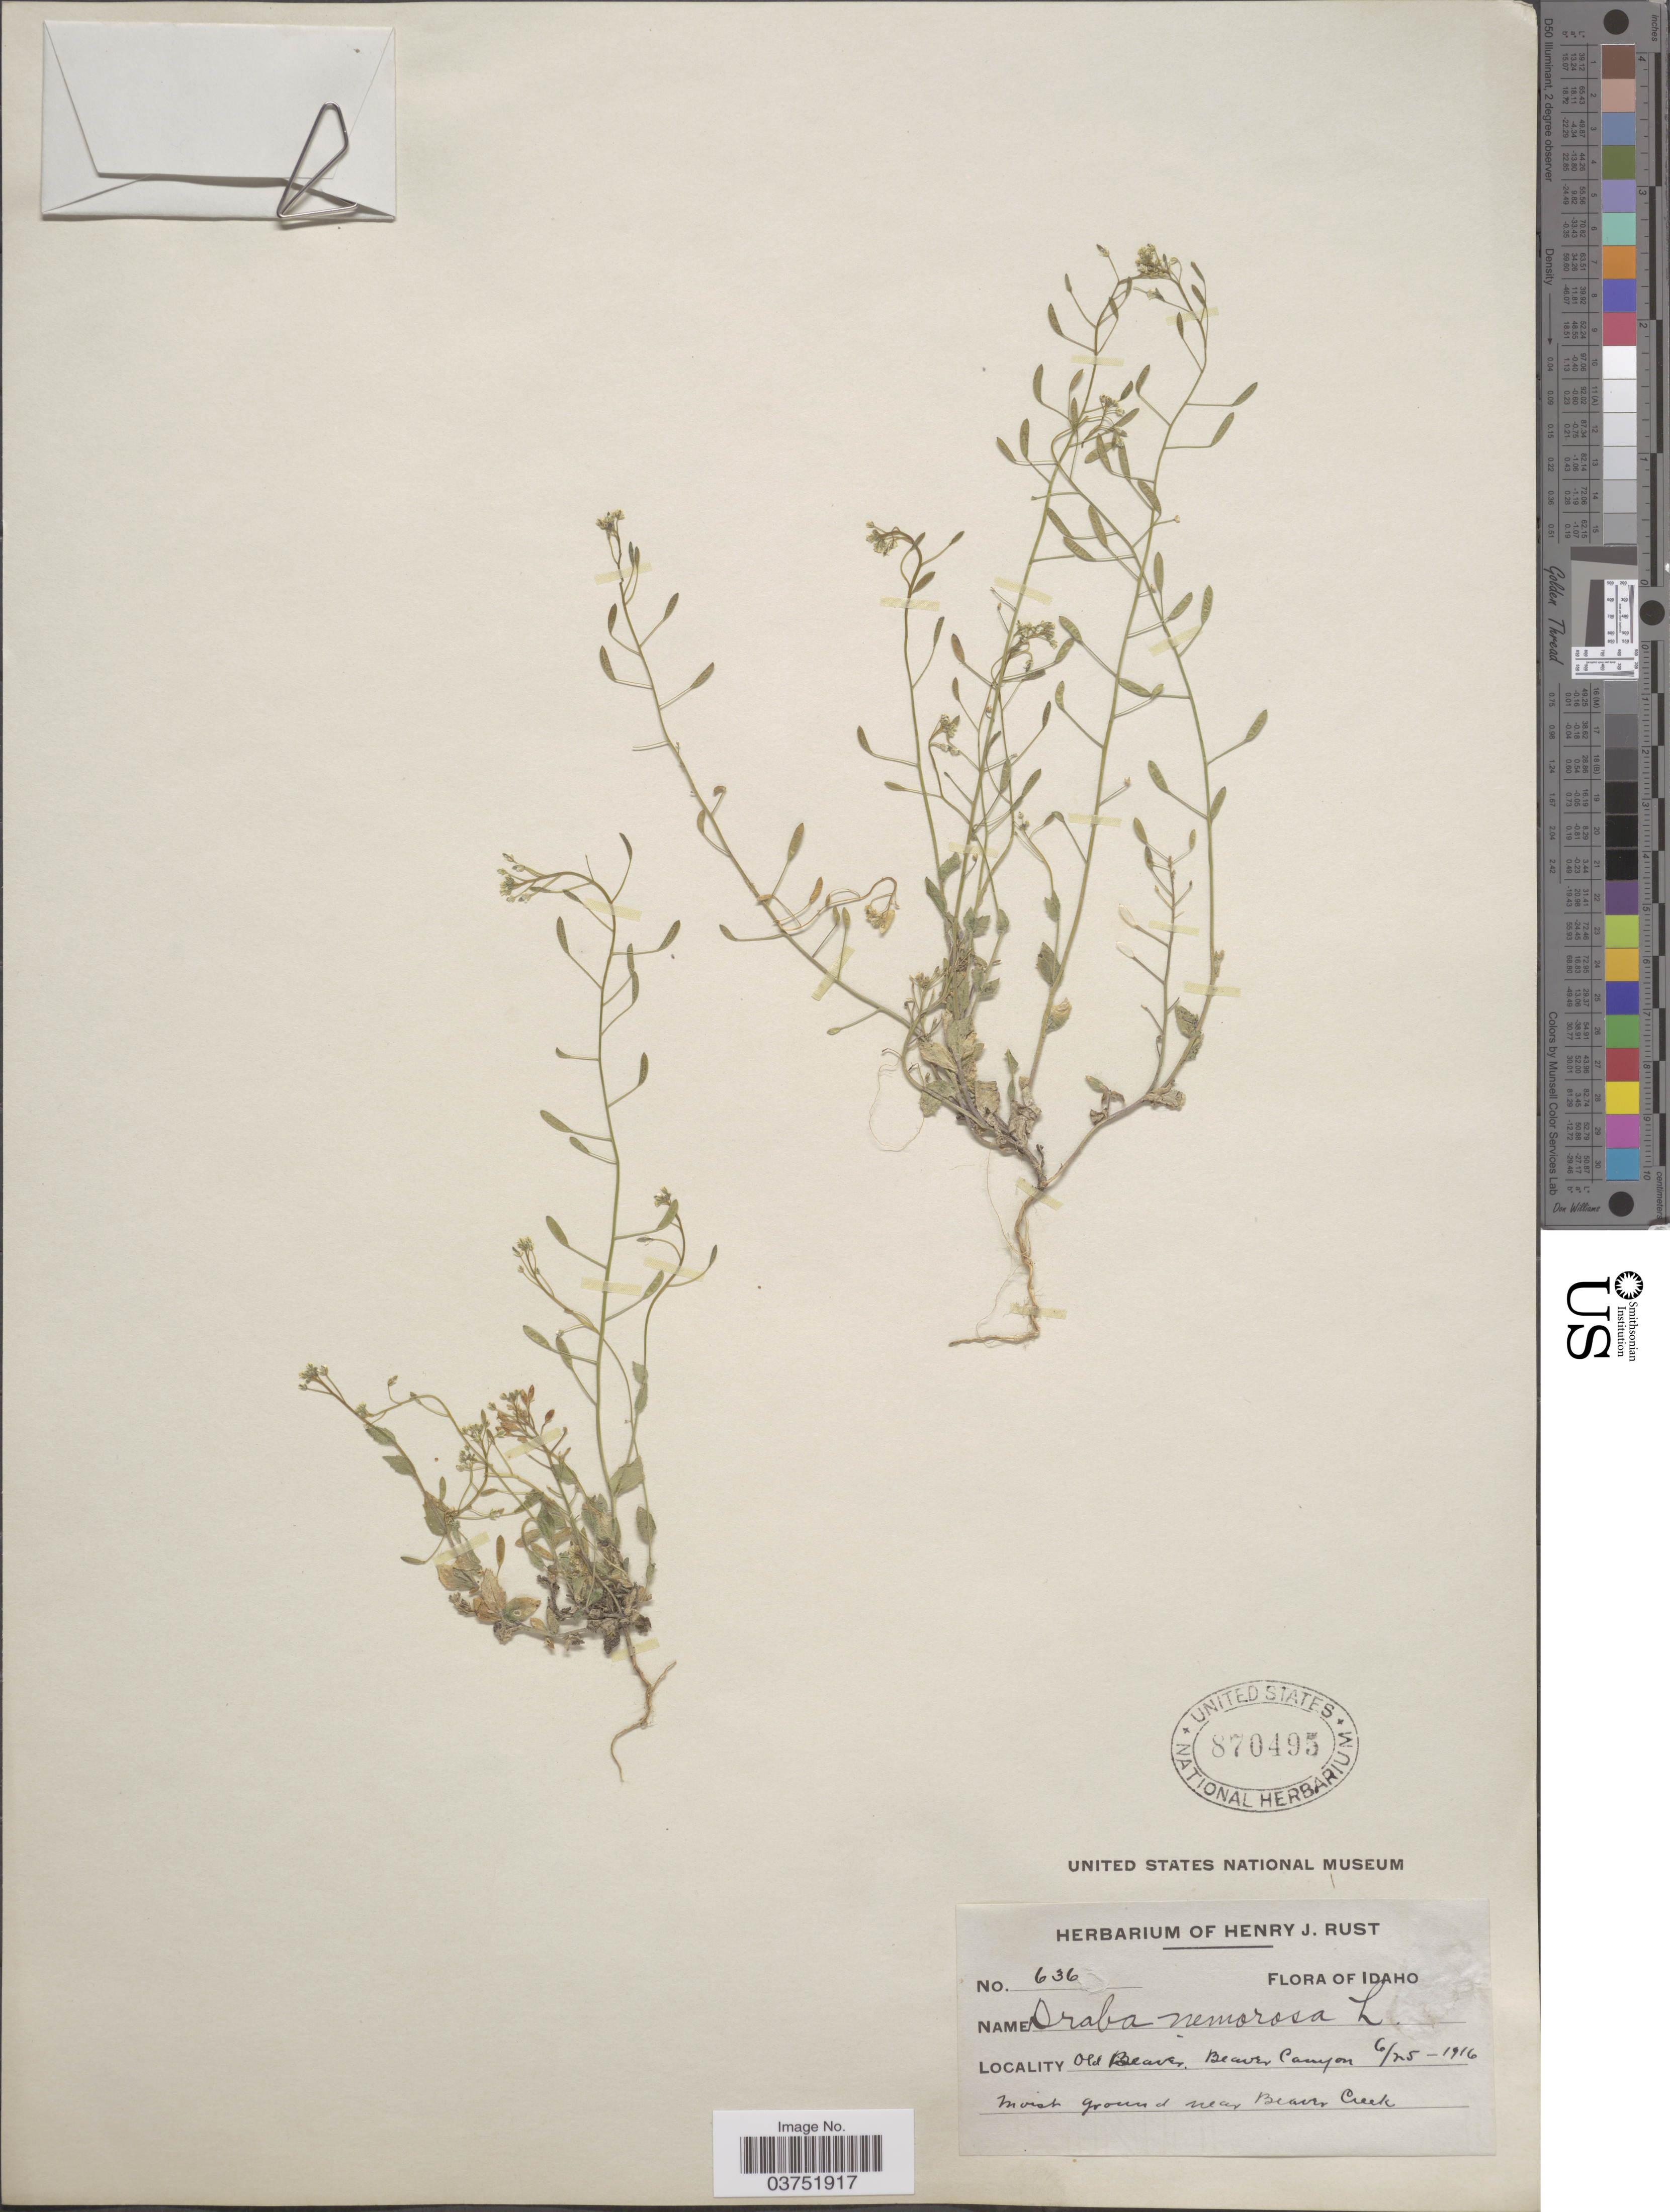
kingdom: Plantae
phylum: Tracheophyta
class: Magnoliopsida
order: Brassicales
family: Brassicaceae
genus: Draba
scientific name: Draba nemorosa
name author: L.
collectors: H. J. Rust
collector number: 636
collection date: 1916-06-25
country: United States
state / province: Idaho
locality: Old Beaver, Beaver Canyon. Moist ground near Beaver Creek.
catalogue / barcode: US 870495